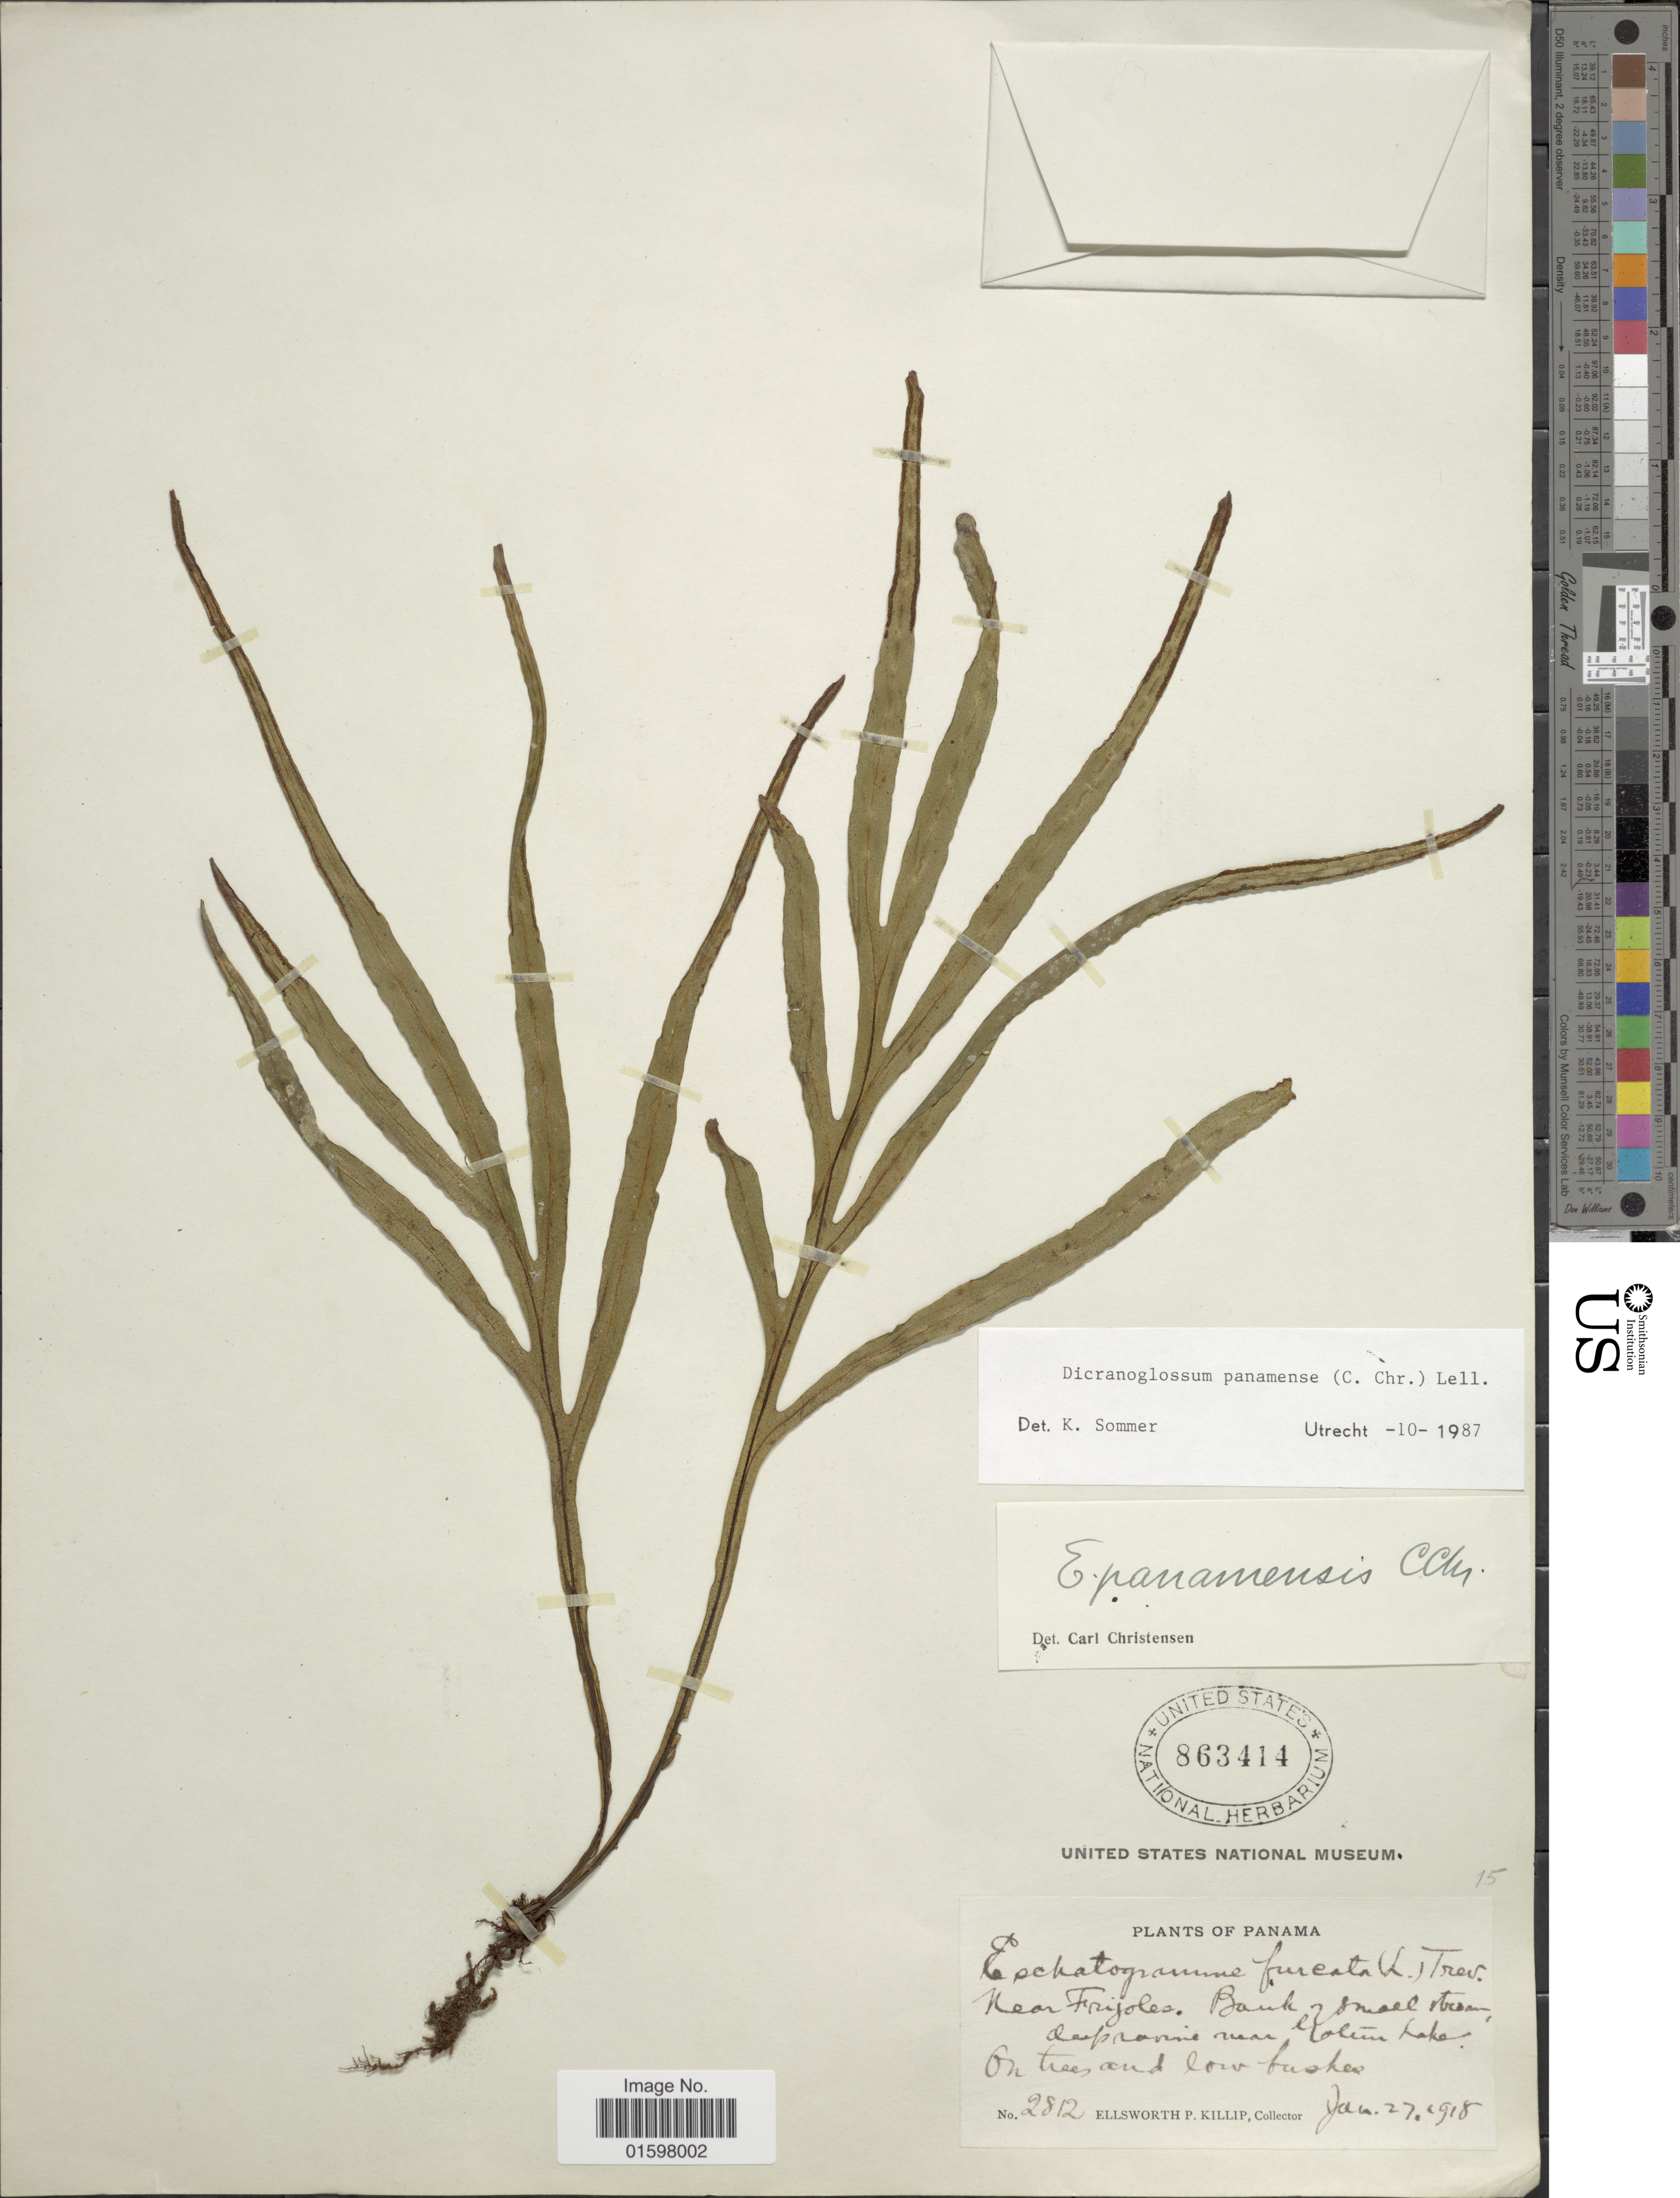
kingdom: Plantae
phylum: Tracheophyta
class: Polypodiopsida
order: Polypodiales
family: Polypodiaceae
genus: Pleopeltis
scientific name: Pleopeltis panamensis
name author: (Weath.) Pic. Serm.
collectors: E. P. Killip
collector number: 2812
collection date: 1918-01-27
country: Panama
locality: Near Frijoles, Bank of small stream deep ravine near Gatun Lake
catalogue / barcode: US 863414